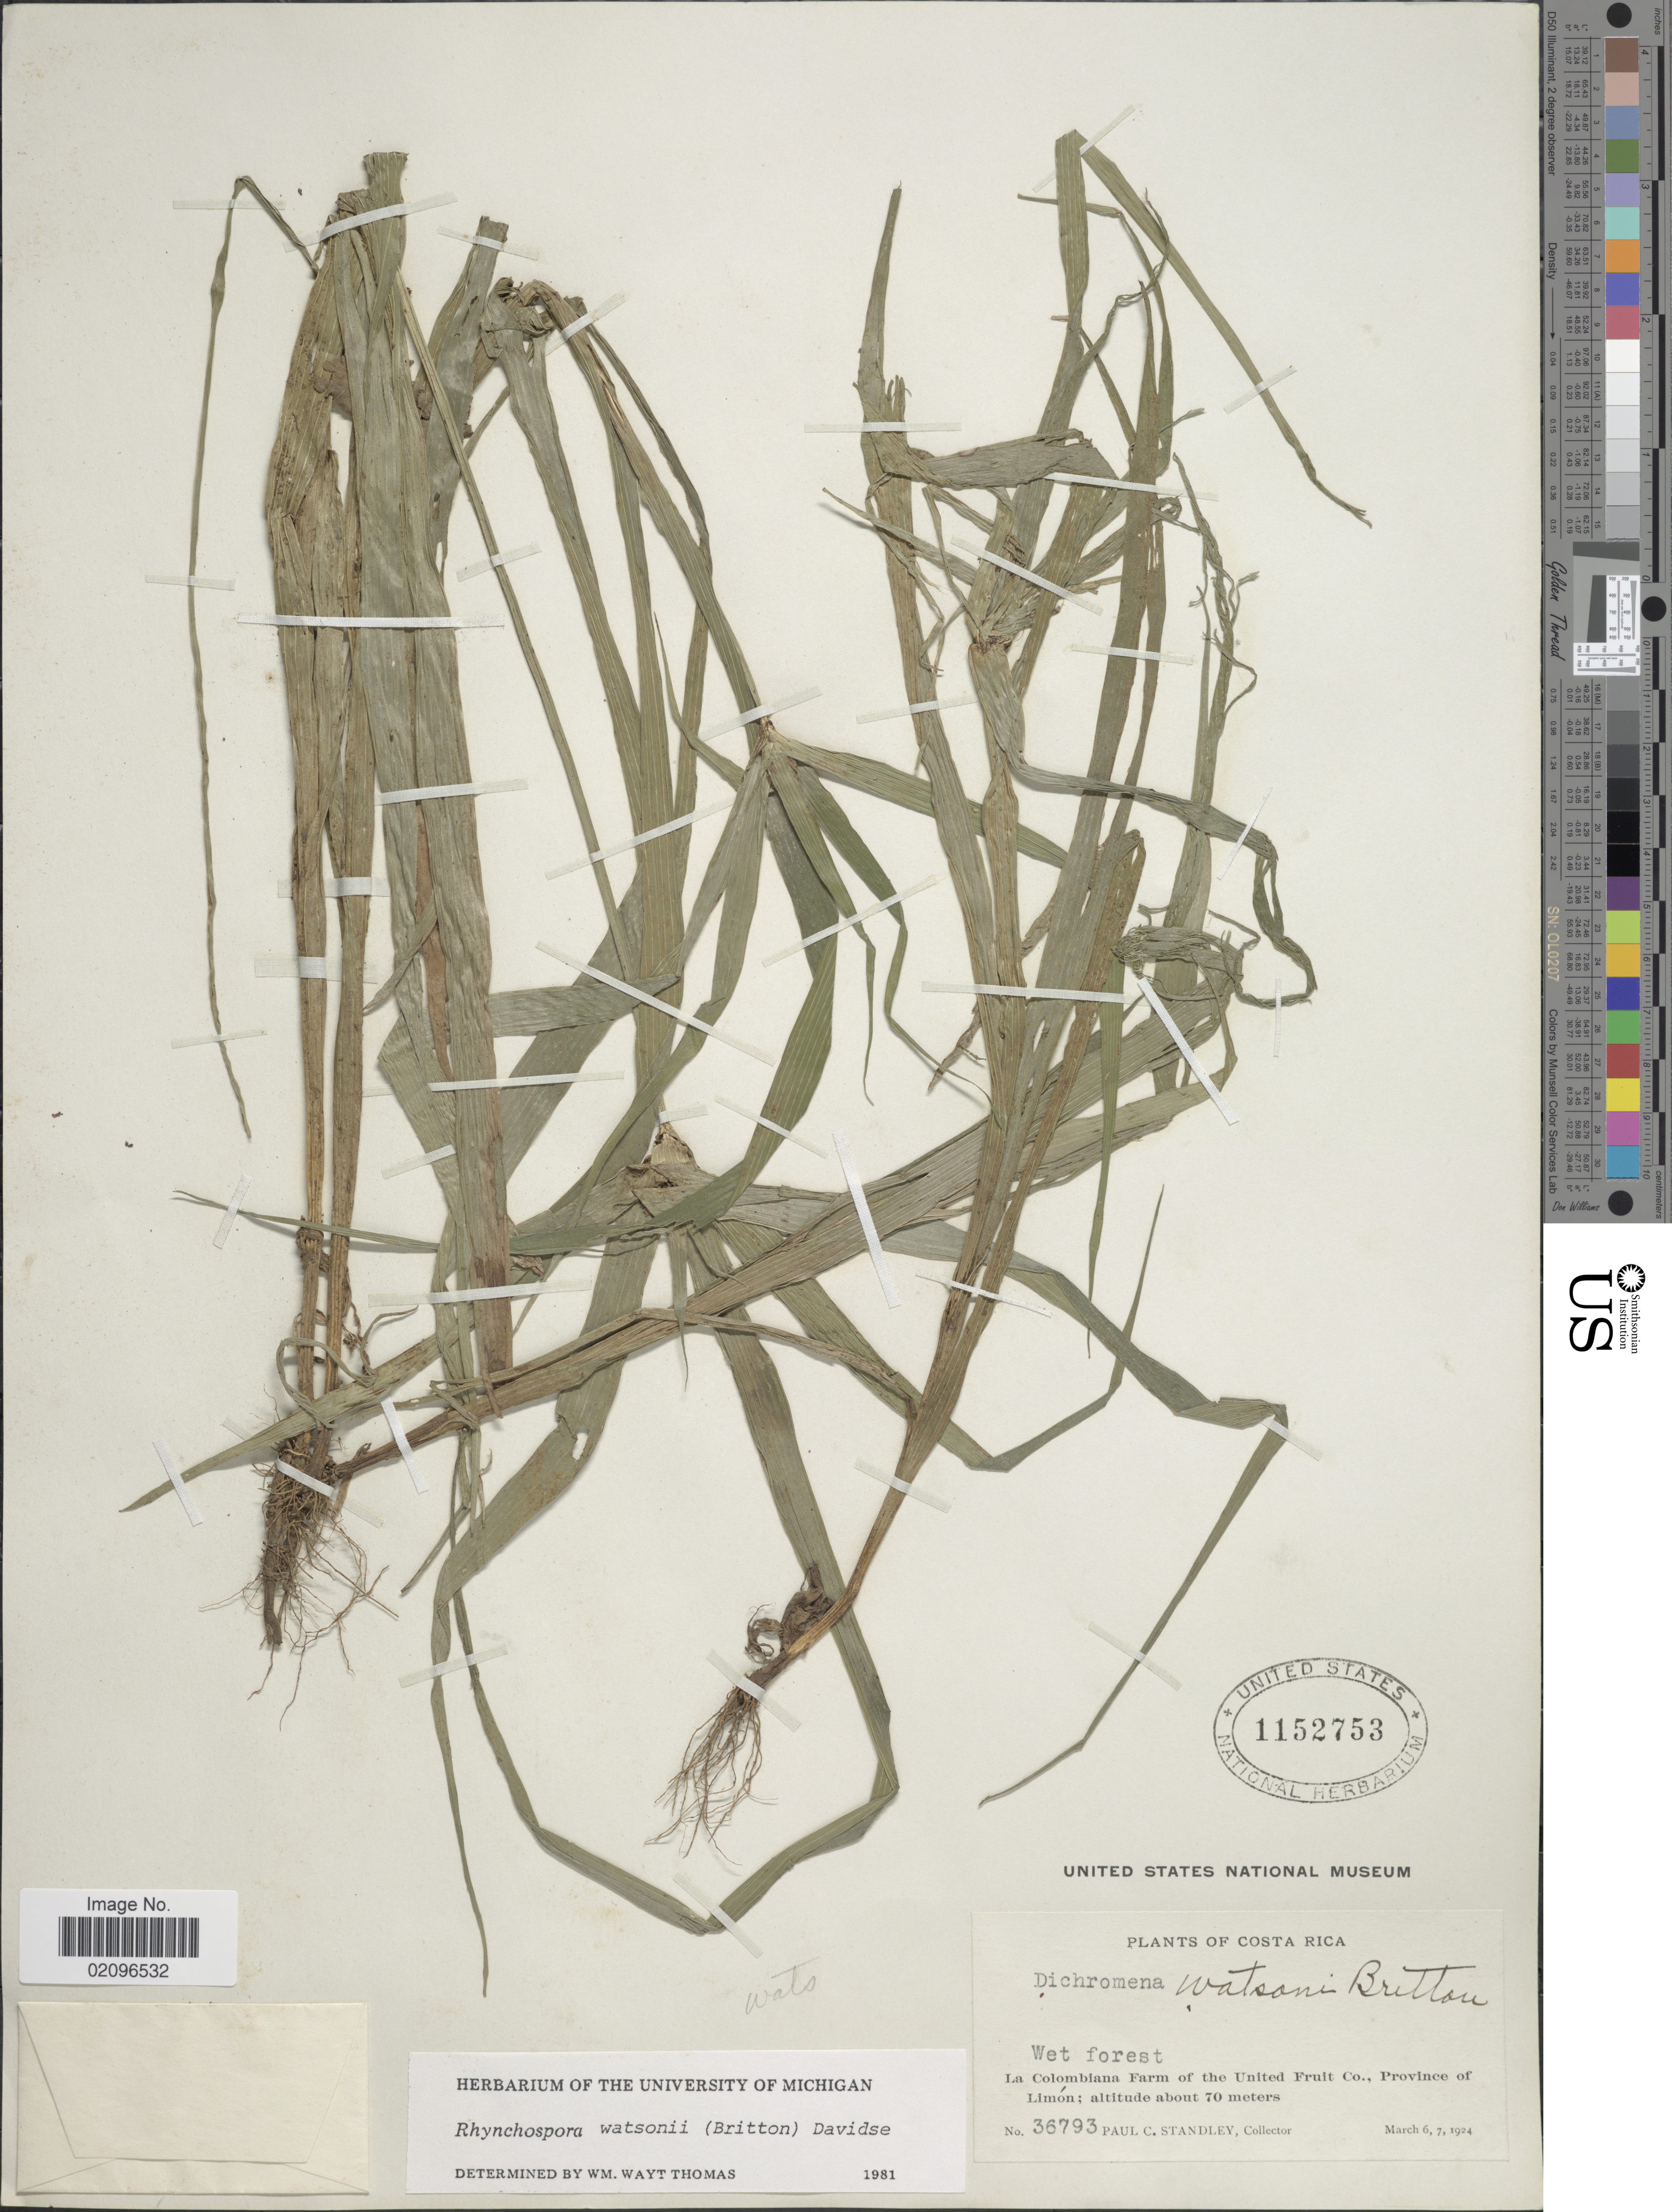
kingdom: Plantae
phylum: Tracheophyta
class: Liliopsida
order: Poales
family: Cyperaceae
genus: Rhynchospora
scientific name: Rhynchospora watsonii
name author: (Britton) Davidse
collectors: P. C. Standley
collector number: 36793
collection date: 1924-03-06/1924-03-07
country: Costa Rica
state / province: Limón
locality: Wet forest, La Colombiana Farm of the United Fruit Co., Province of Limon.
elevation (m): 70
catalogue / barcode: US 1152753